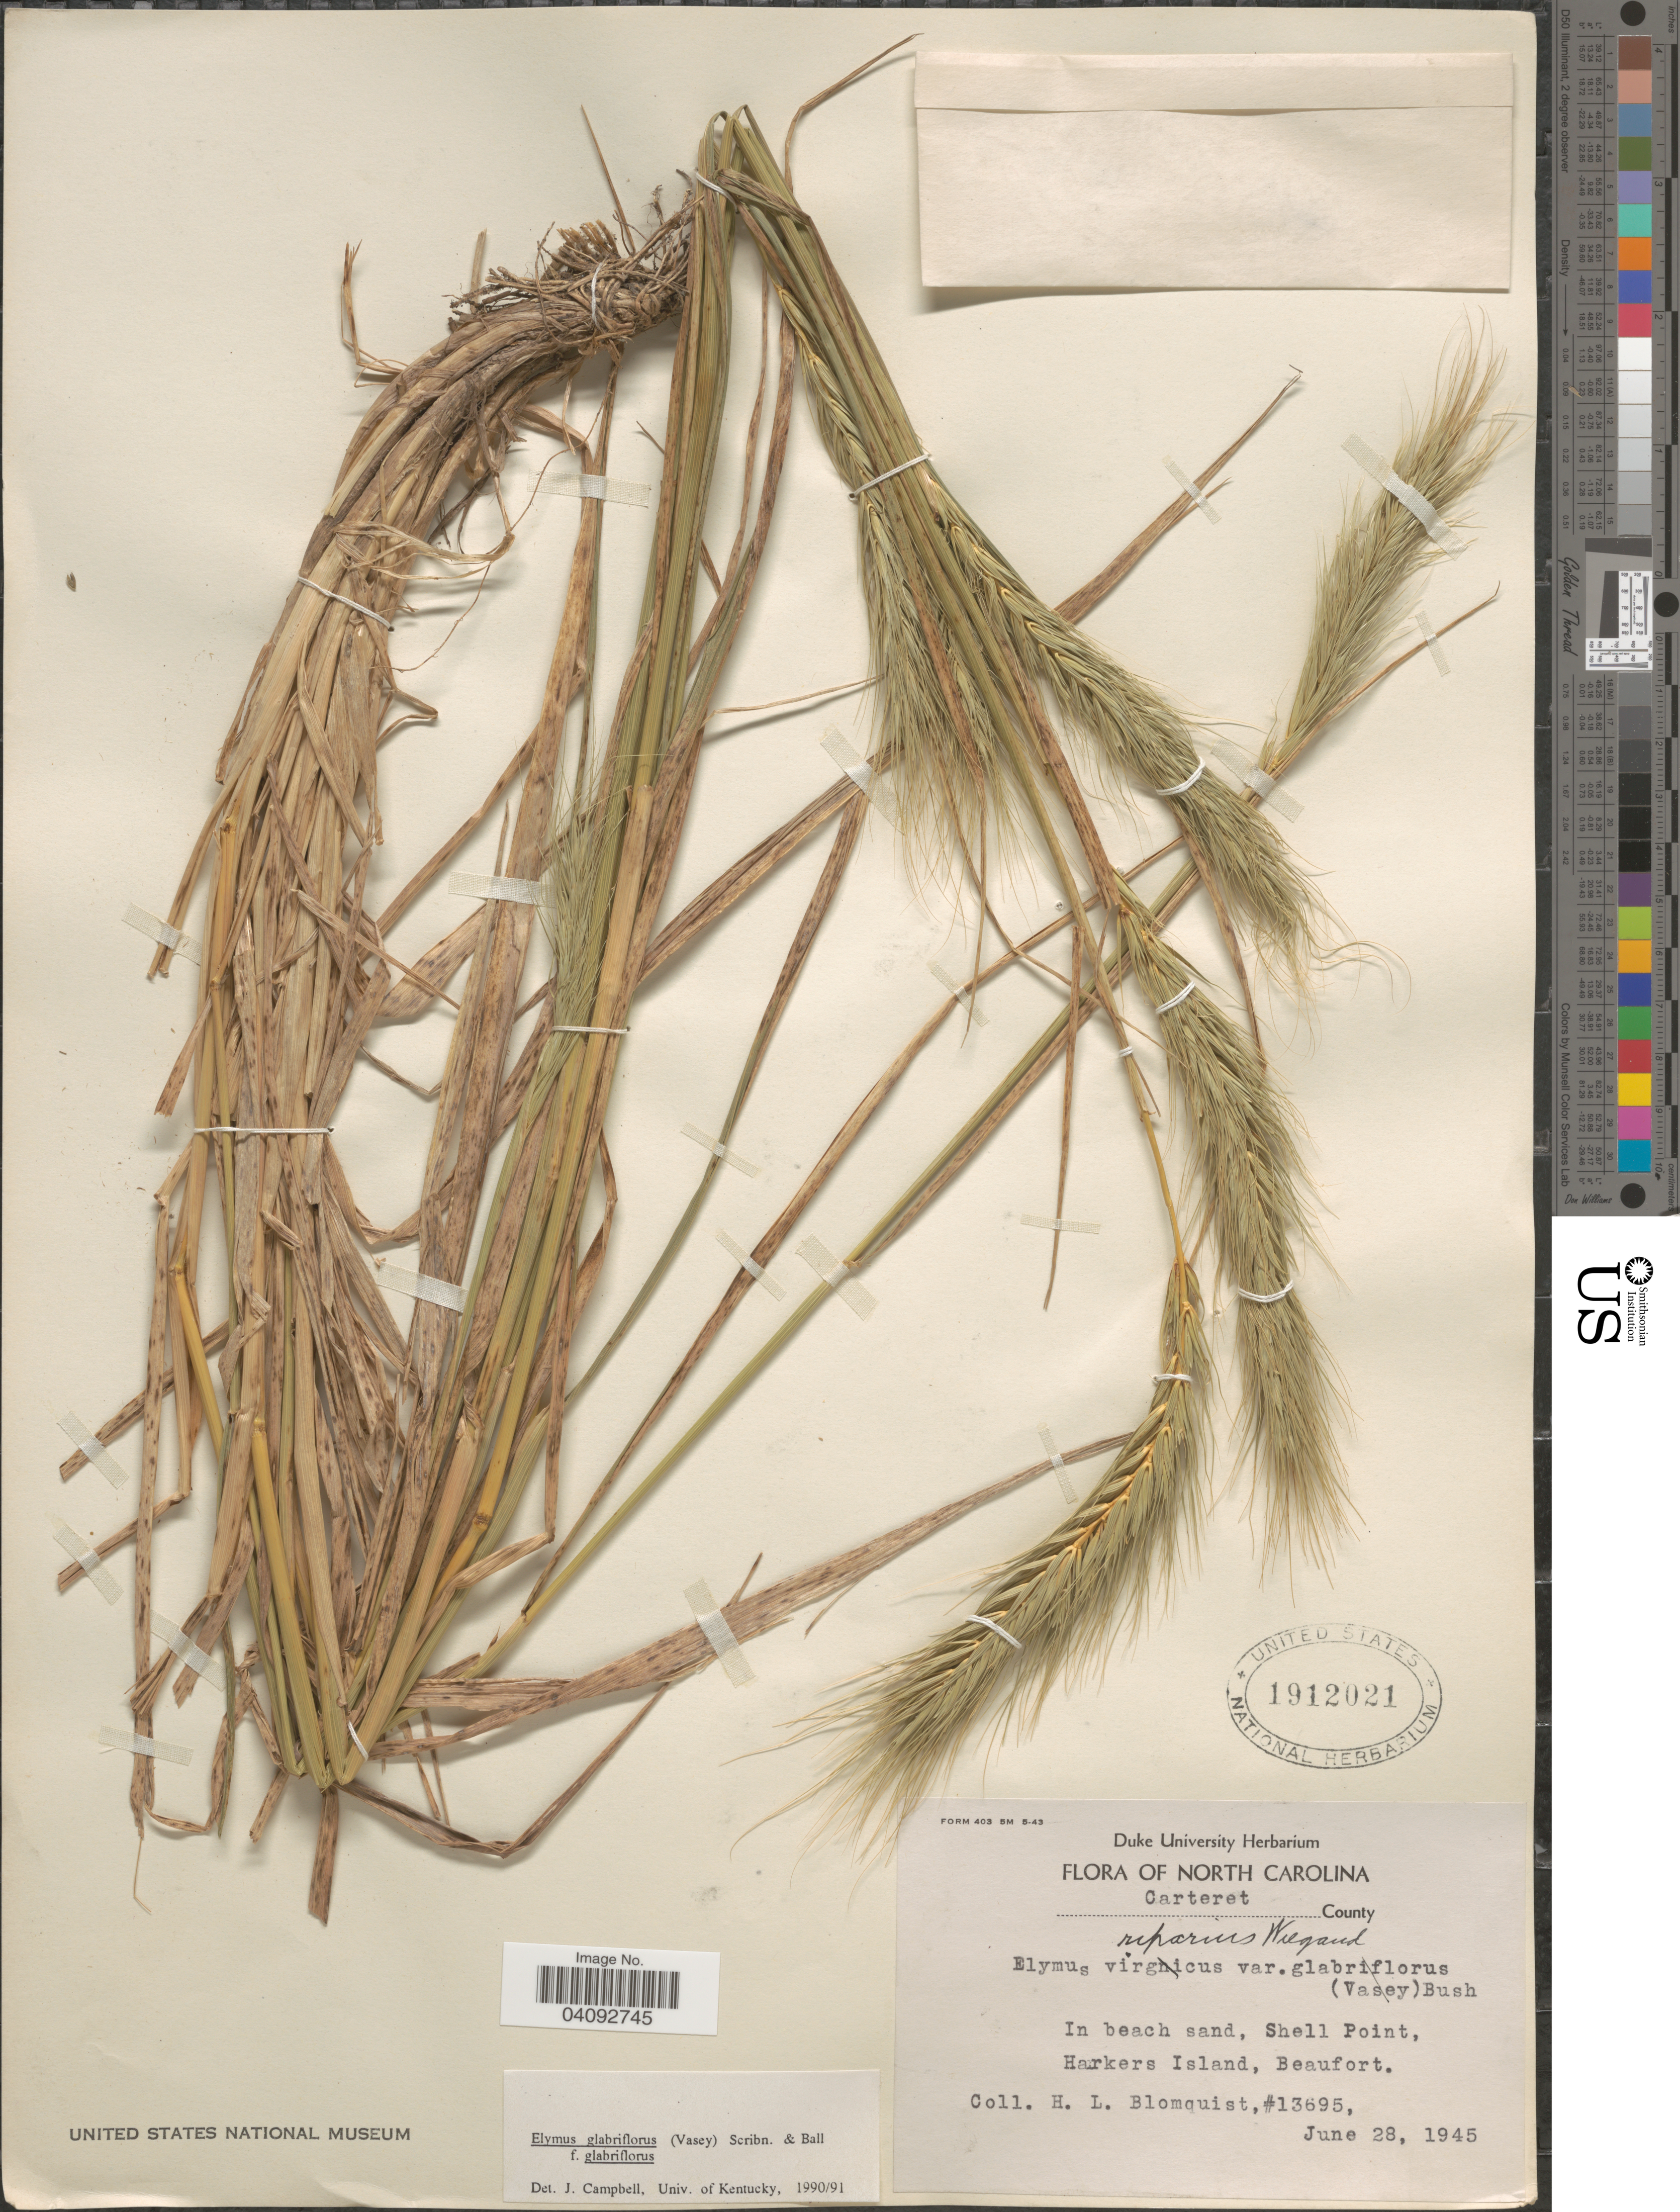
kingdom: Plantae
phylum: Tracheophyta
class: Liliopsida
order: Poales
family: Poaceae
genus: Elymus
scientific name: Elymus glabriflorus var. glabriflorus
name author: (Vasey ex L.H. Dewey) Scribn. & C.R. Ball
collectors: H. Blomquist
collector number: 13695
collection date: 1945-06-28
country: United States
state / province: North Carolina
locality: Carteret County. In beach sand, Shell Point, Harkers Island, Beaufort.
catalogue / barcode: US 1912021